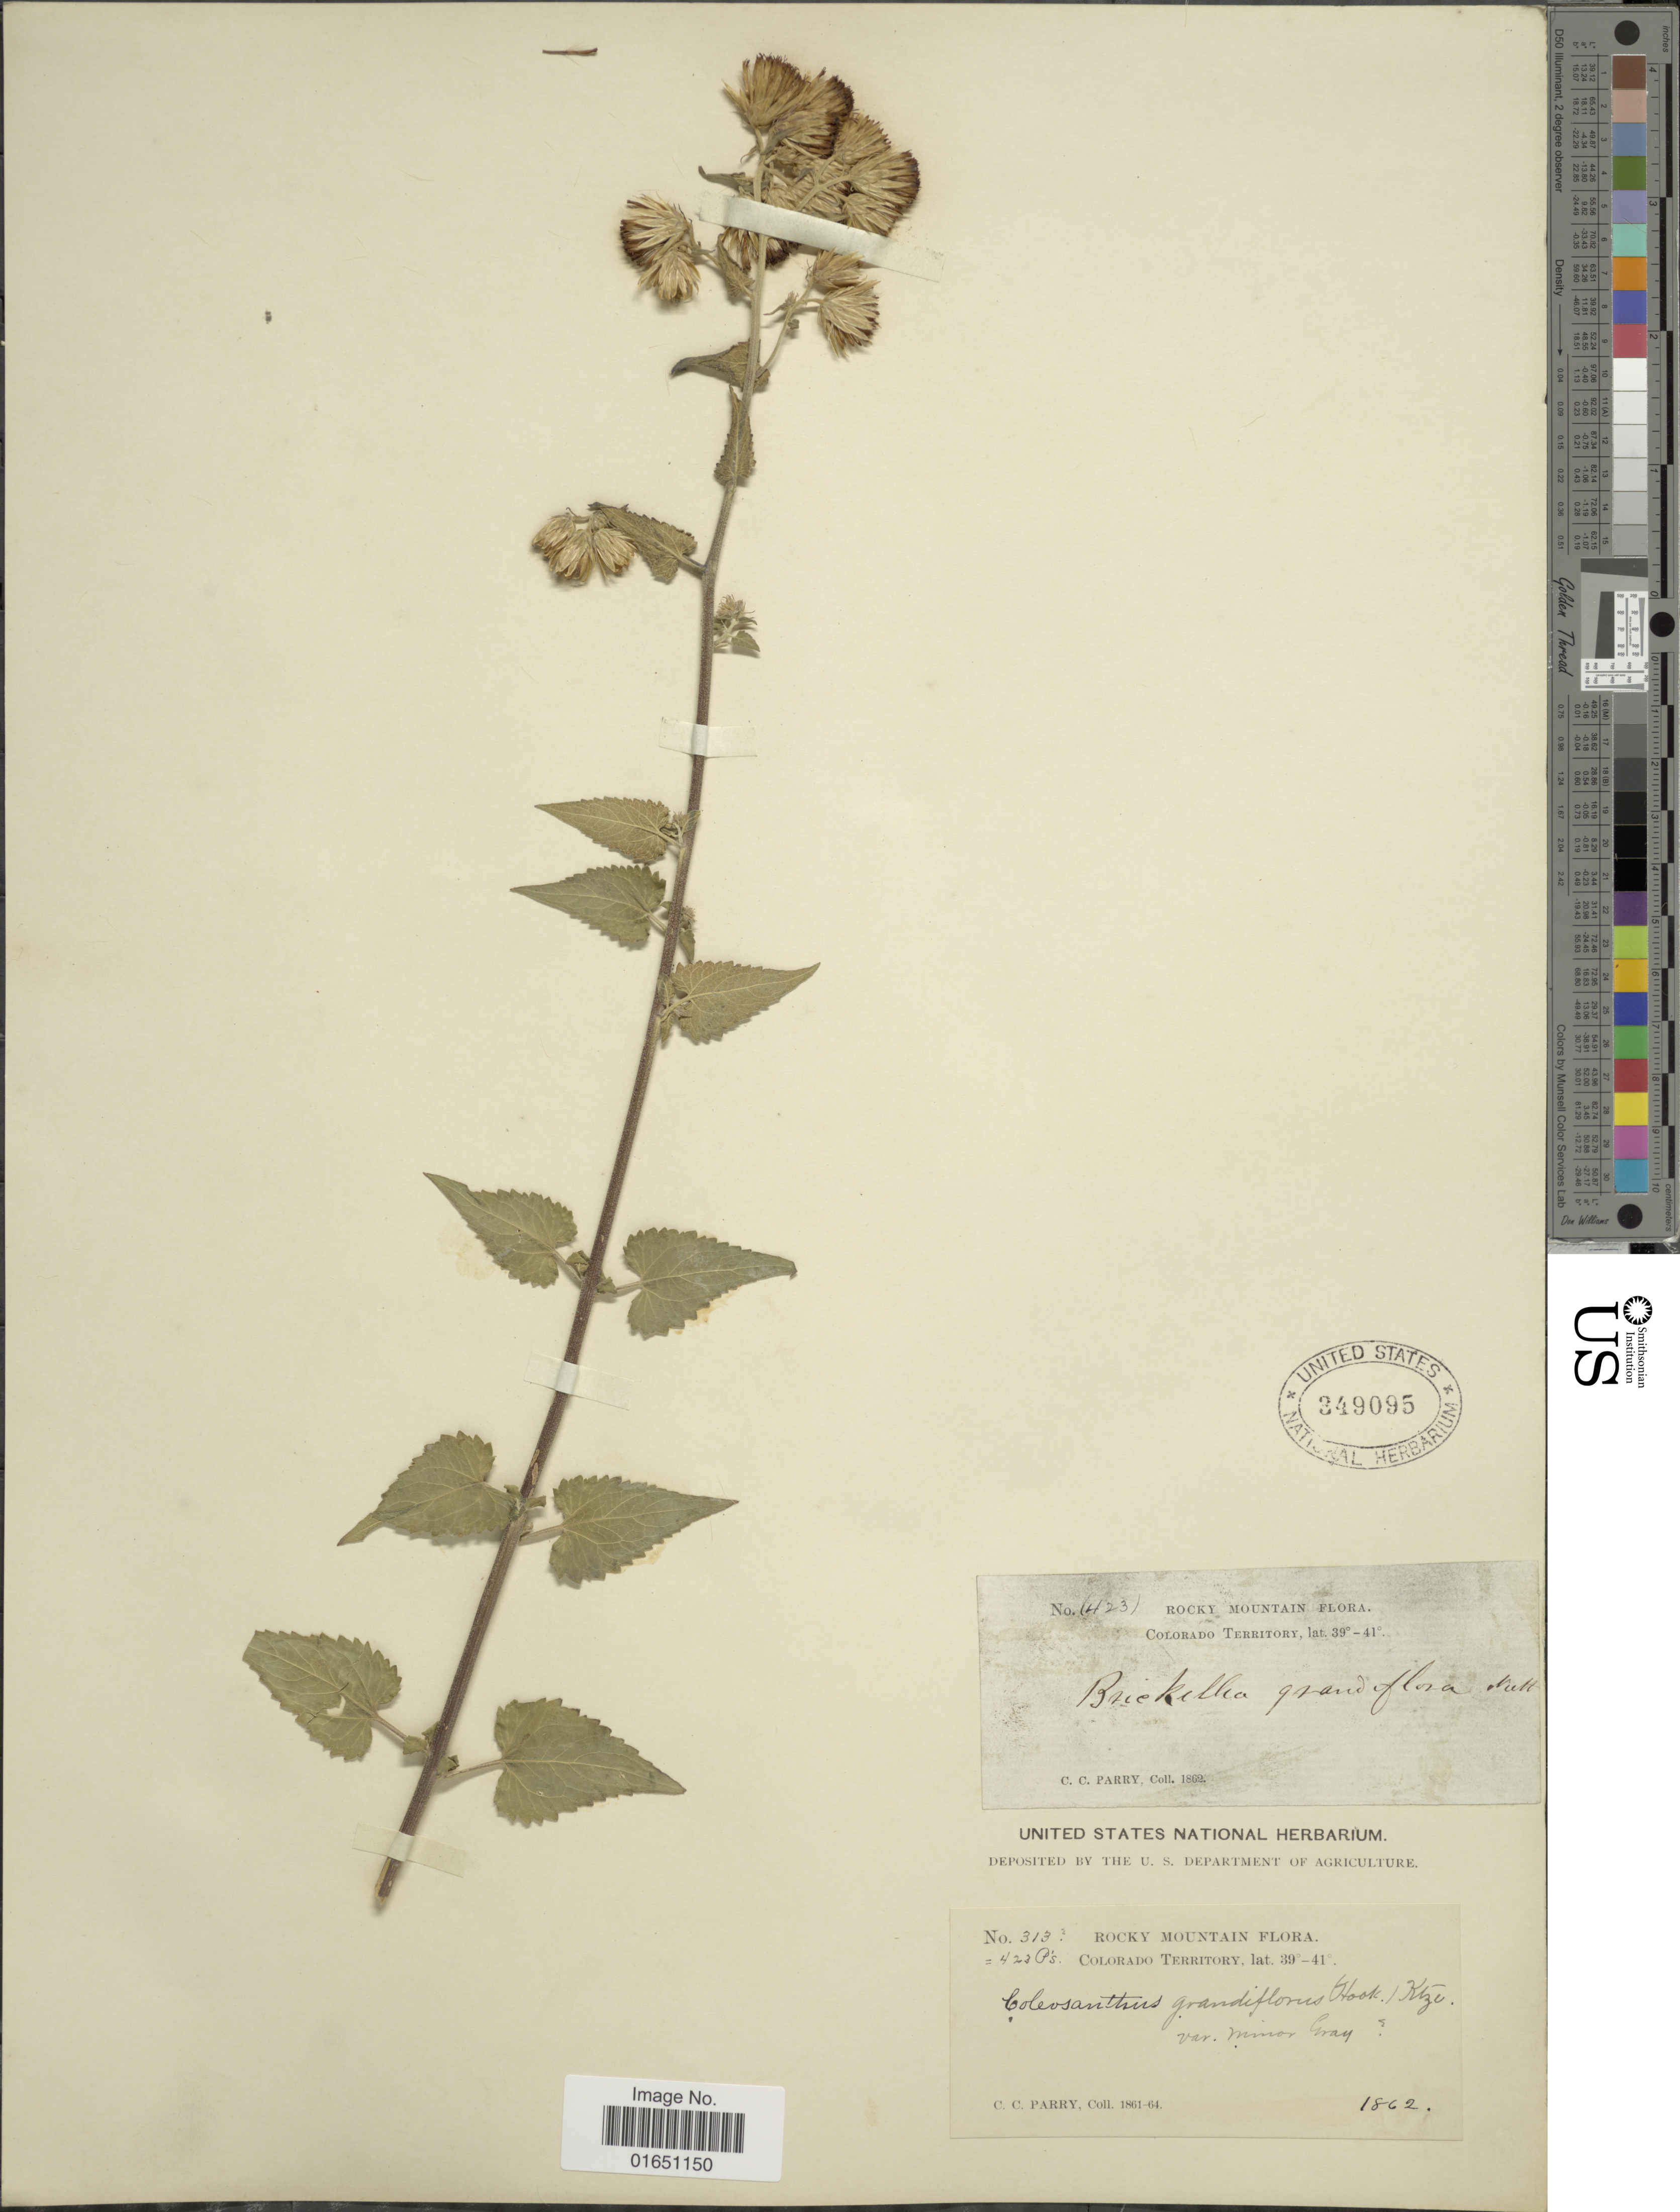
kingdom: Plantae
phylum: Tracheophyta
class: Magnoliopsida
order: Asterales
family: Asteraceae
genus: Brickellia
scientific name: Brickellia grandiflora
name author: (Hook.) Nutt.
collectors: C. C. Parry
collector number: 313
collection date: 1862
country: United States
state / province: Colorado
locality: Rocky Mountain, Colorado Territory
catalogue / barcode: US 349095